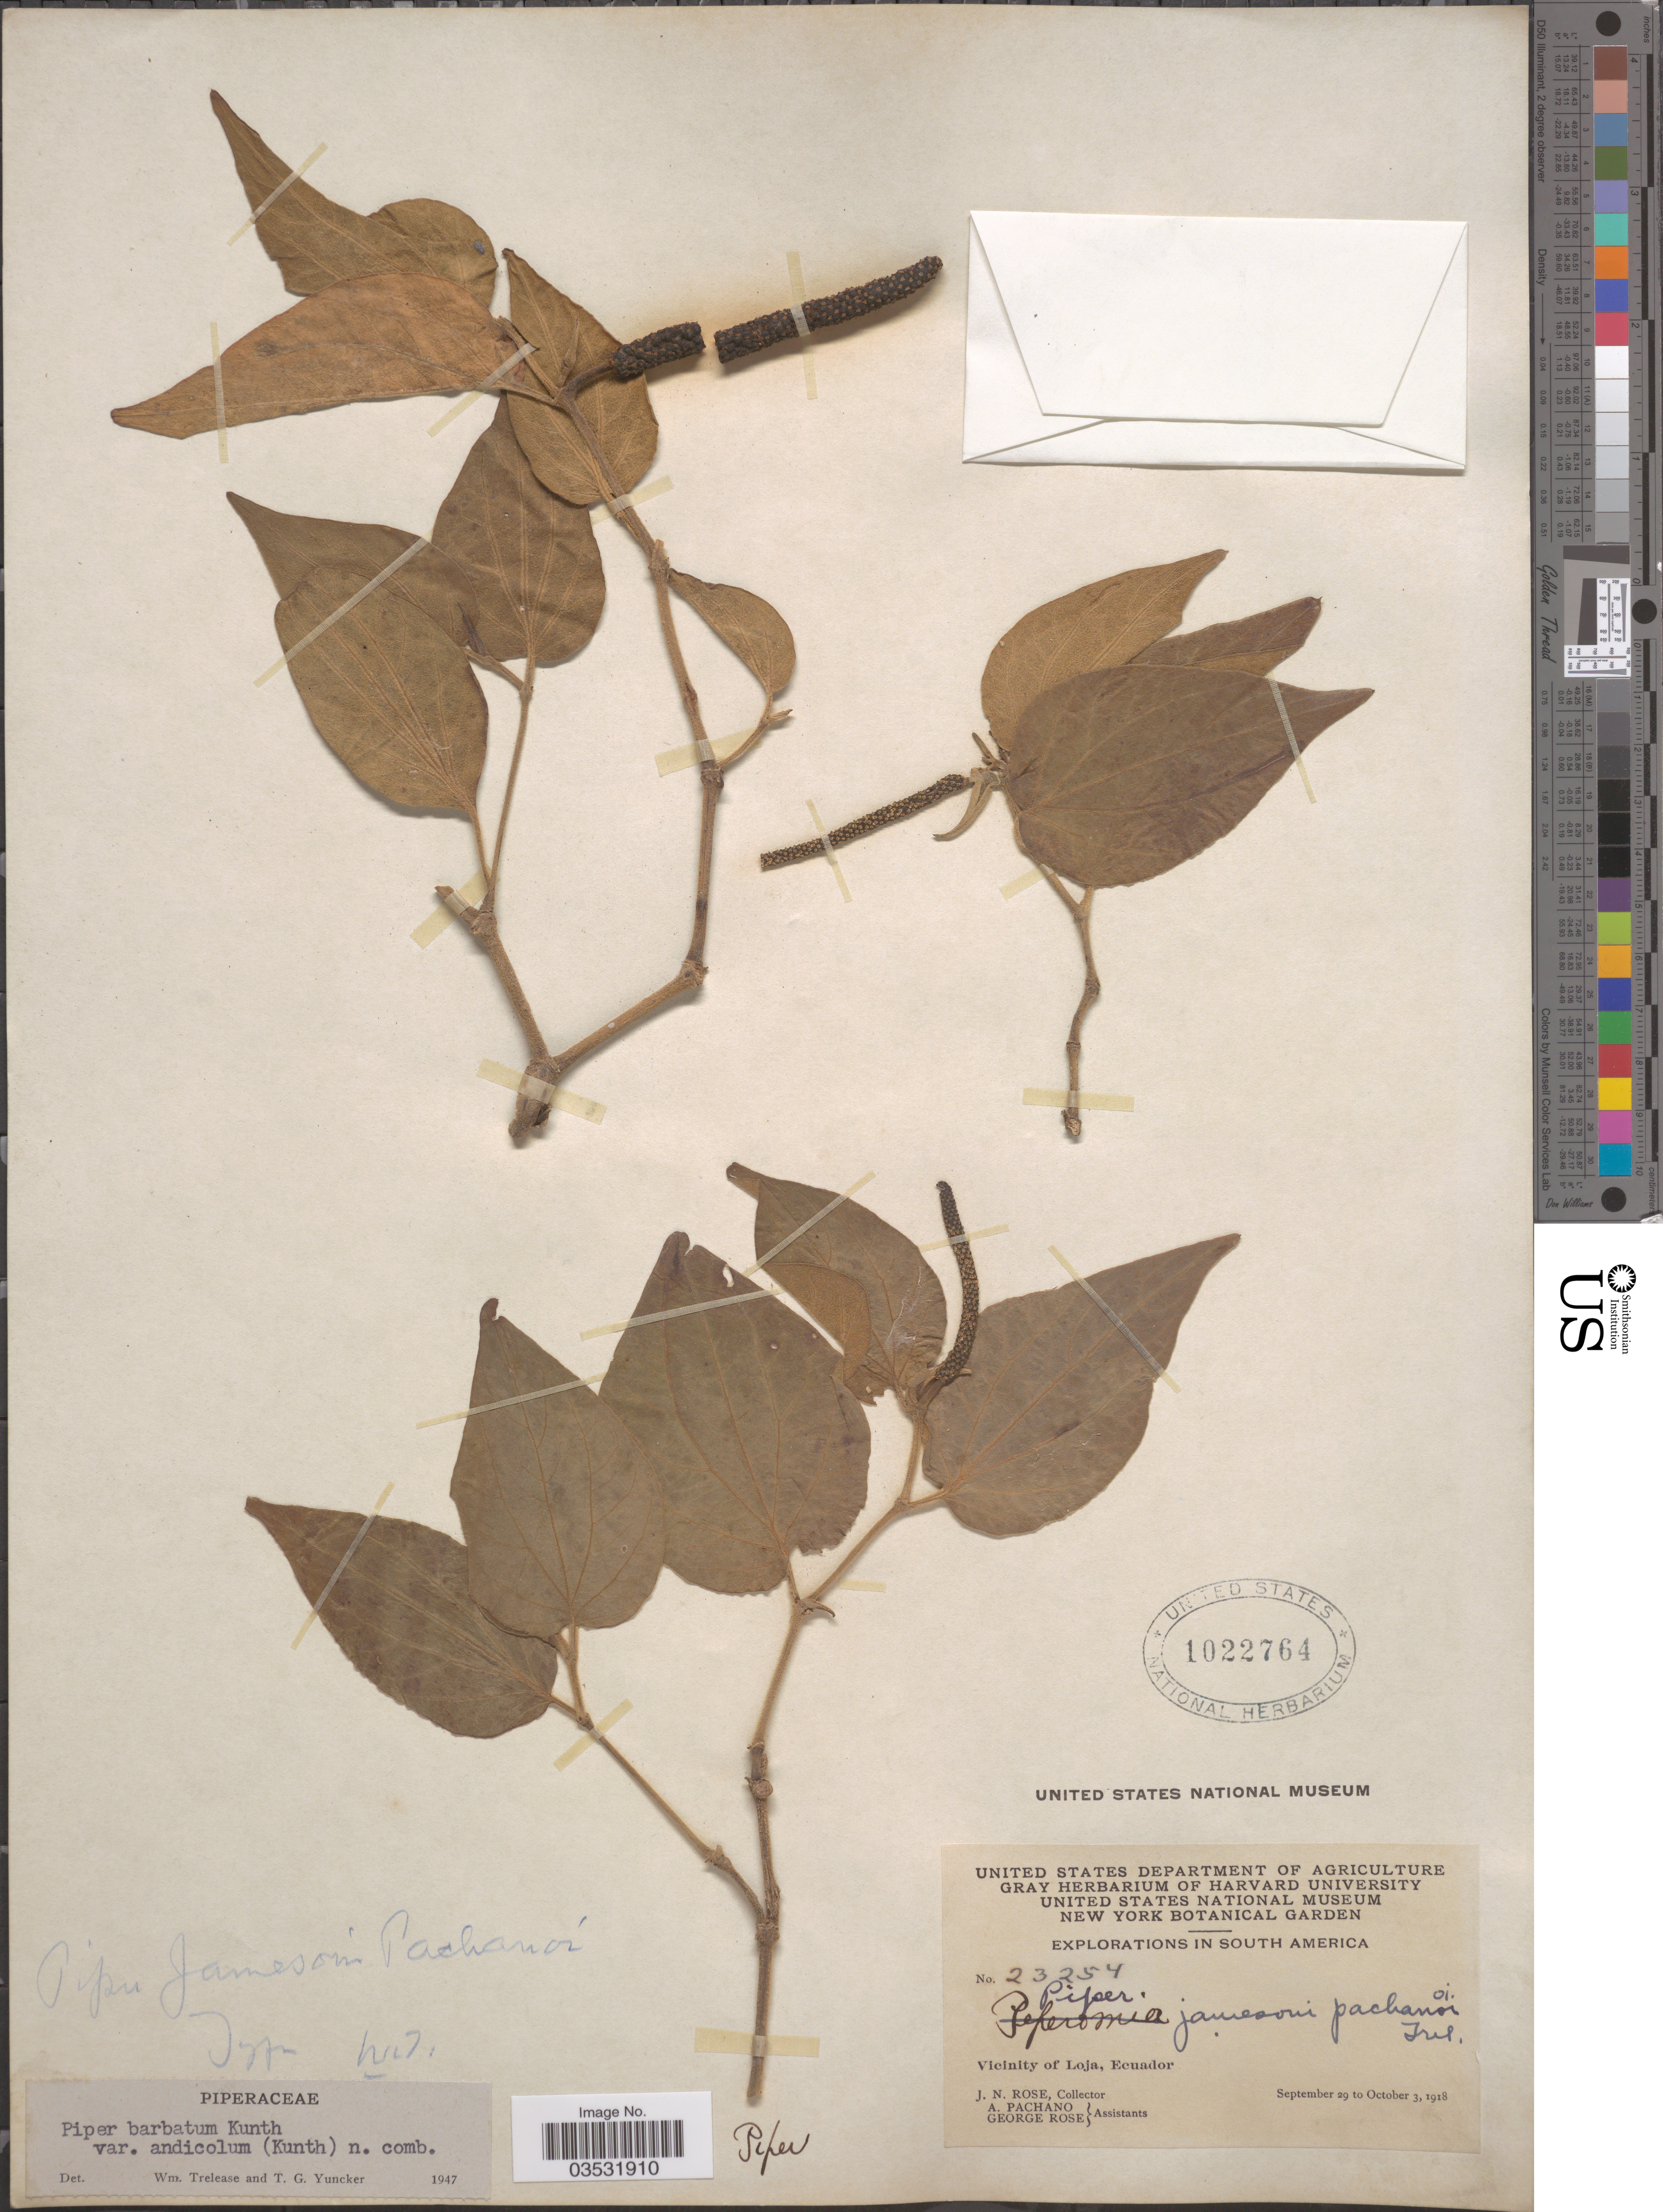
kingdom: Plantae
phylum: Tracheophyta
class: Magnoliopsida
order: Piperales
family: Piperaceae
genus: Piper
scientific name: Piper barbatum var. andicolum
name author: (Kunth) Trel. & Yunck.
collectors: J. N. Rose, A. Pachano & G. Rose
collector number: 23254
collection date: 1918-09-29/1918-10-03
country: Ecuador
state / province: Loja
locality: Vicinity of Loja.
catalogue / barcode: US 1022764